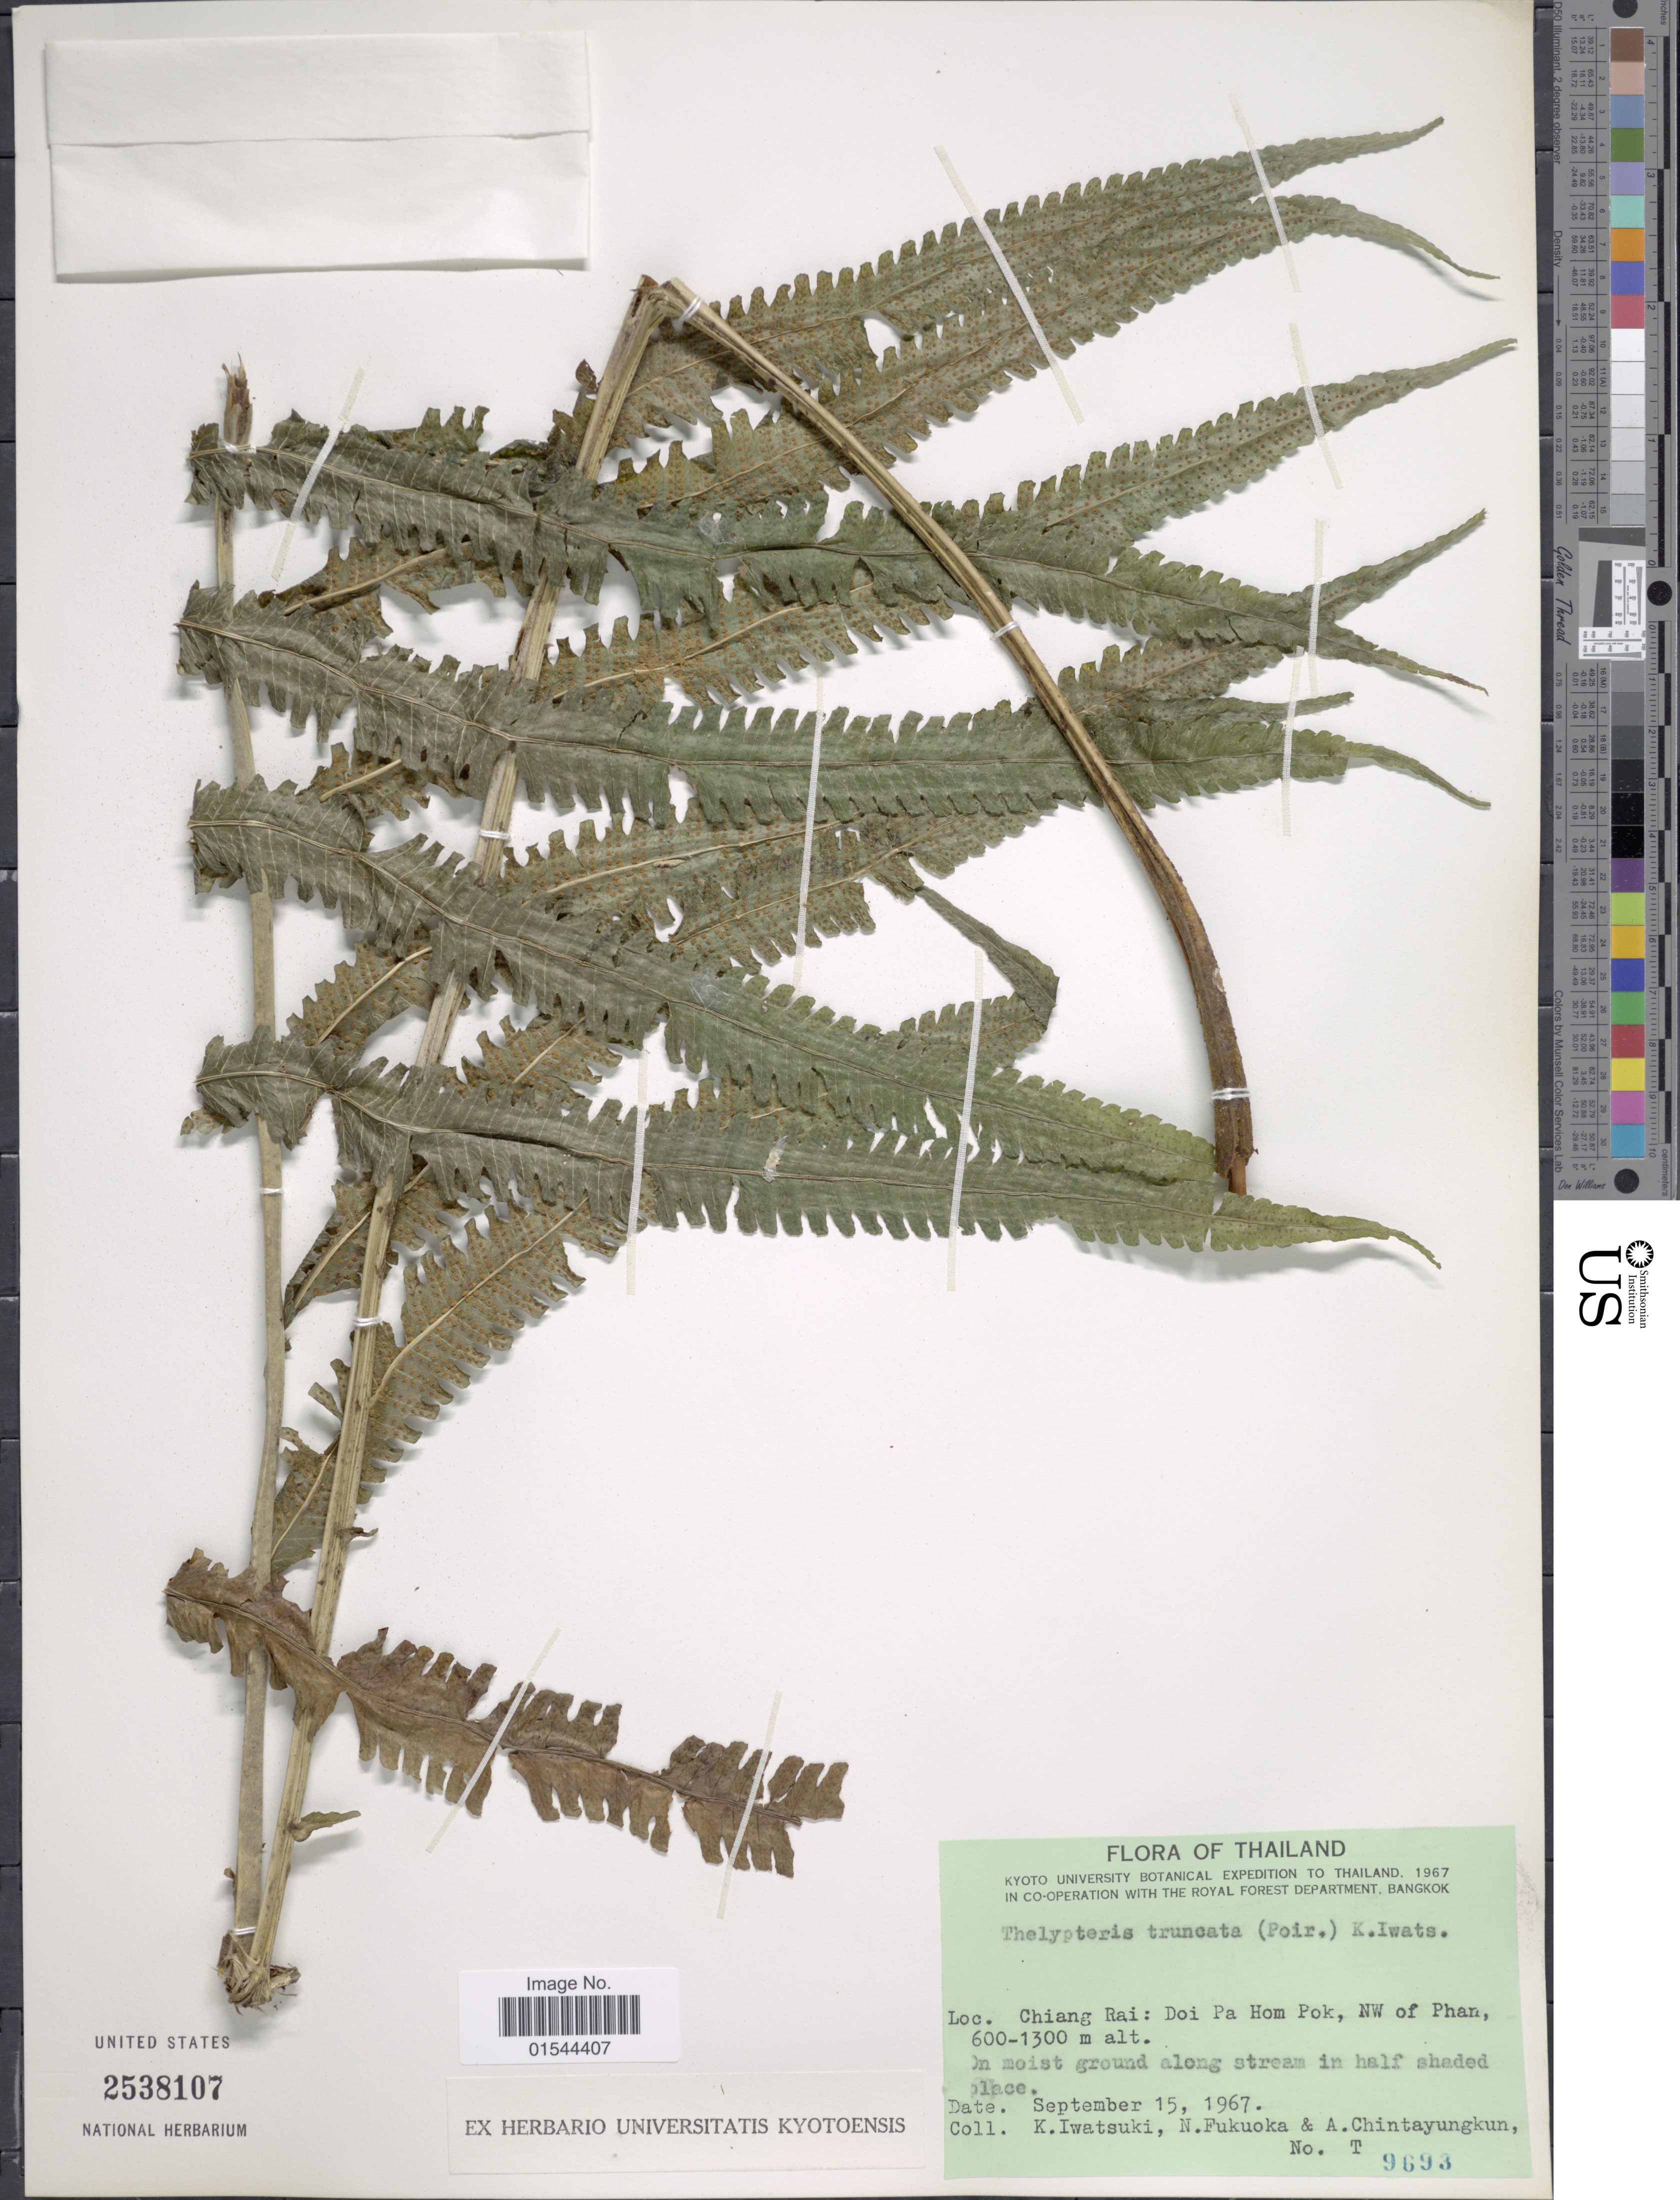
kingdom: Plantae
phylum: Tracheophyta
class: Polypodiopsida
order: Polypodiales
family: Thelypteridaceae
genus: Pneumatopteris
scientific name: Pneumatopteris truncata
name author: (Poir.) Holttum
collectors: K. Iwatsuki, N. Fukuoka & A. Chintayungkun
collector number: T9693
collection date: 1967-09-15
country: Thailand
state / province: Chiang Rai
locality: Chiang Rai: Doi Pa Hom Pok, NW of Phan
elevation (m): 600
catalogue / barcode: US 2538107